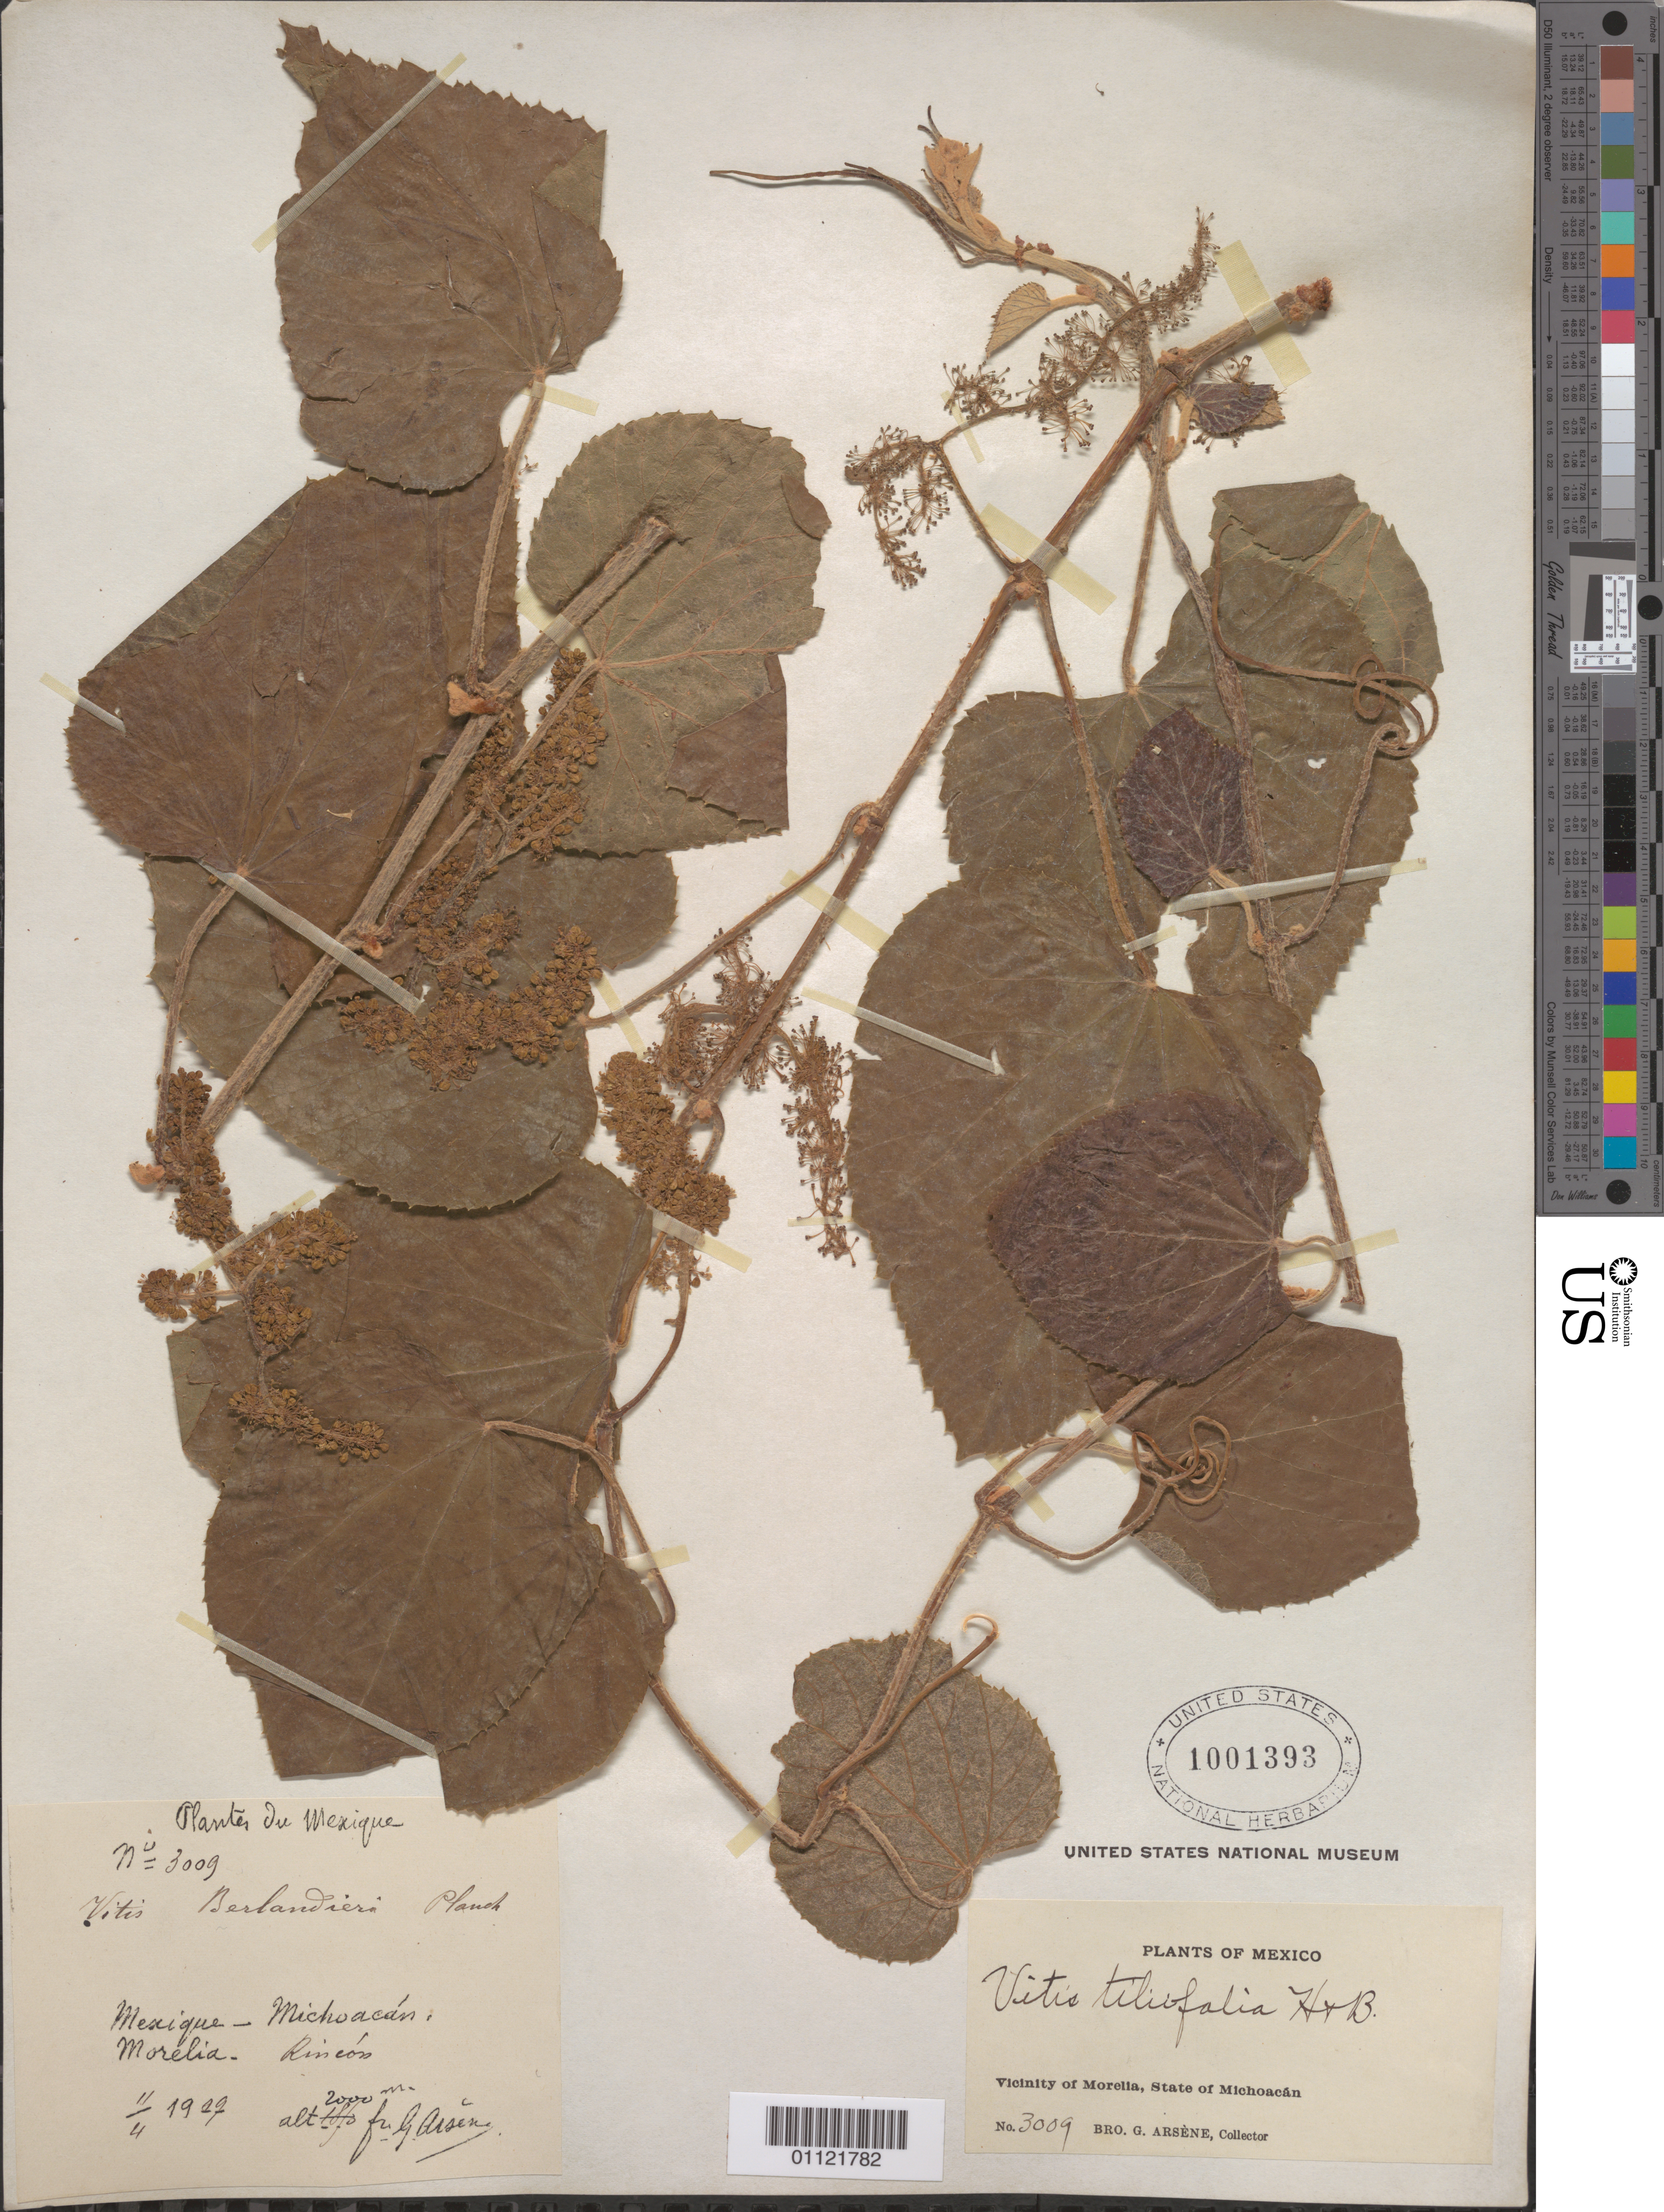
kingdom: Plantae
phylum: Tracheophyta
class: Magnoliopsida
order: Vitales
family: Vitaceae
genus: Vitis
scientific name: Vitis tiliifolia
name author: Humb. & Bonpl. ex Schult.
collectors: Bro. G. Arsène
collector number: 3009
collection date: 1909-04-11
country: Mexico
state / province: Michoacan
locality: Vicinity of Morelia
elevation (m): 2000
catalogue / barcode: US 1001393